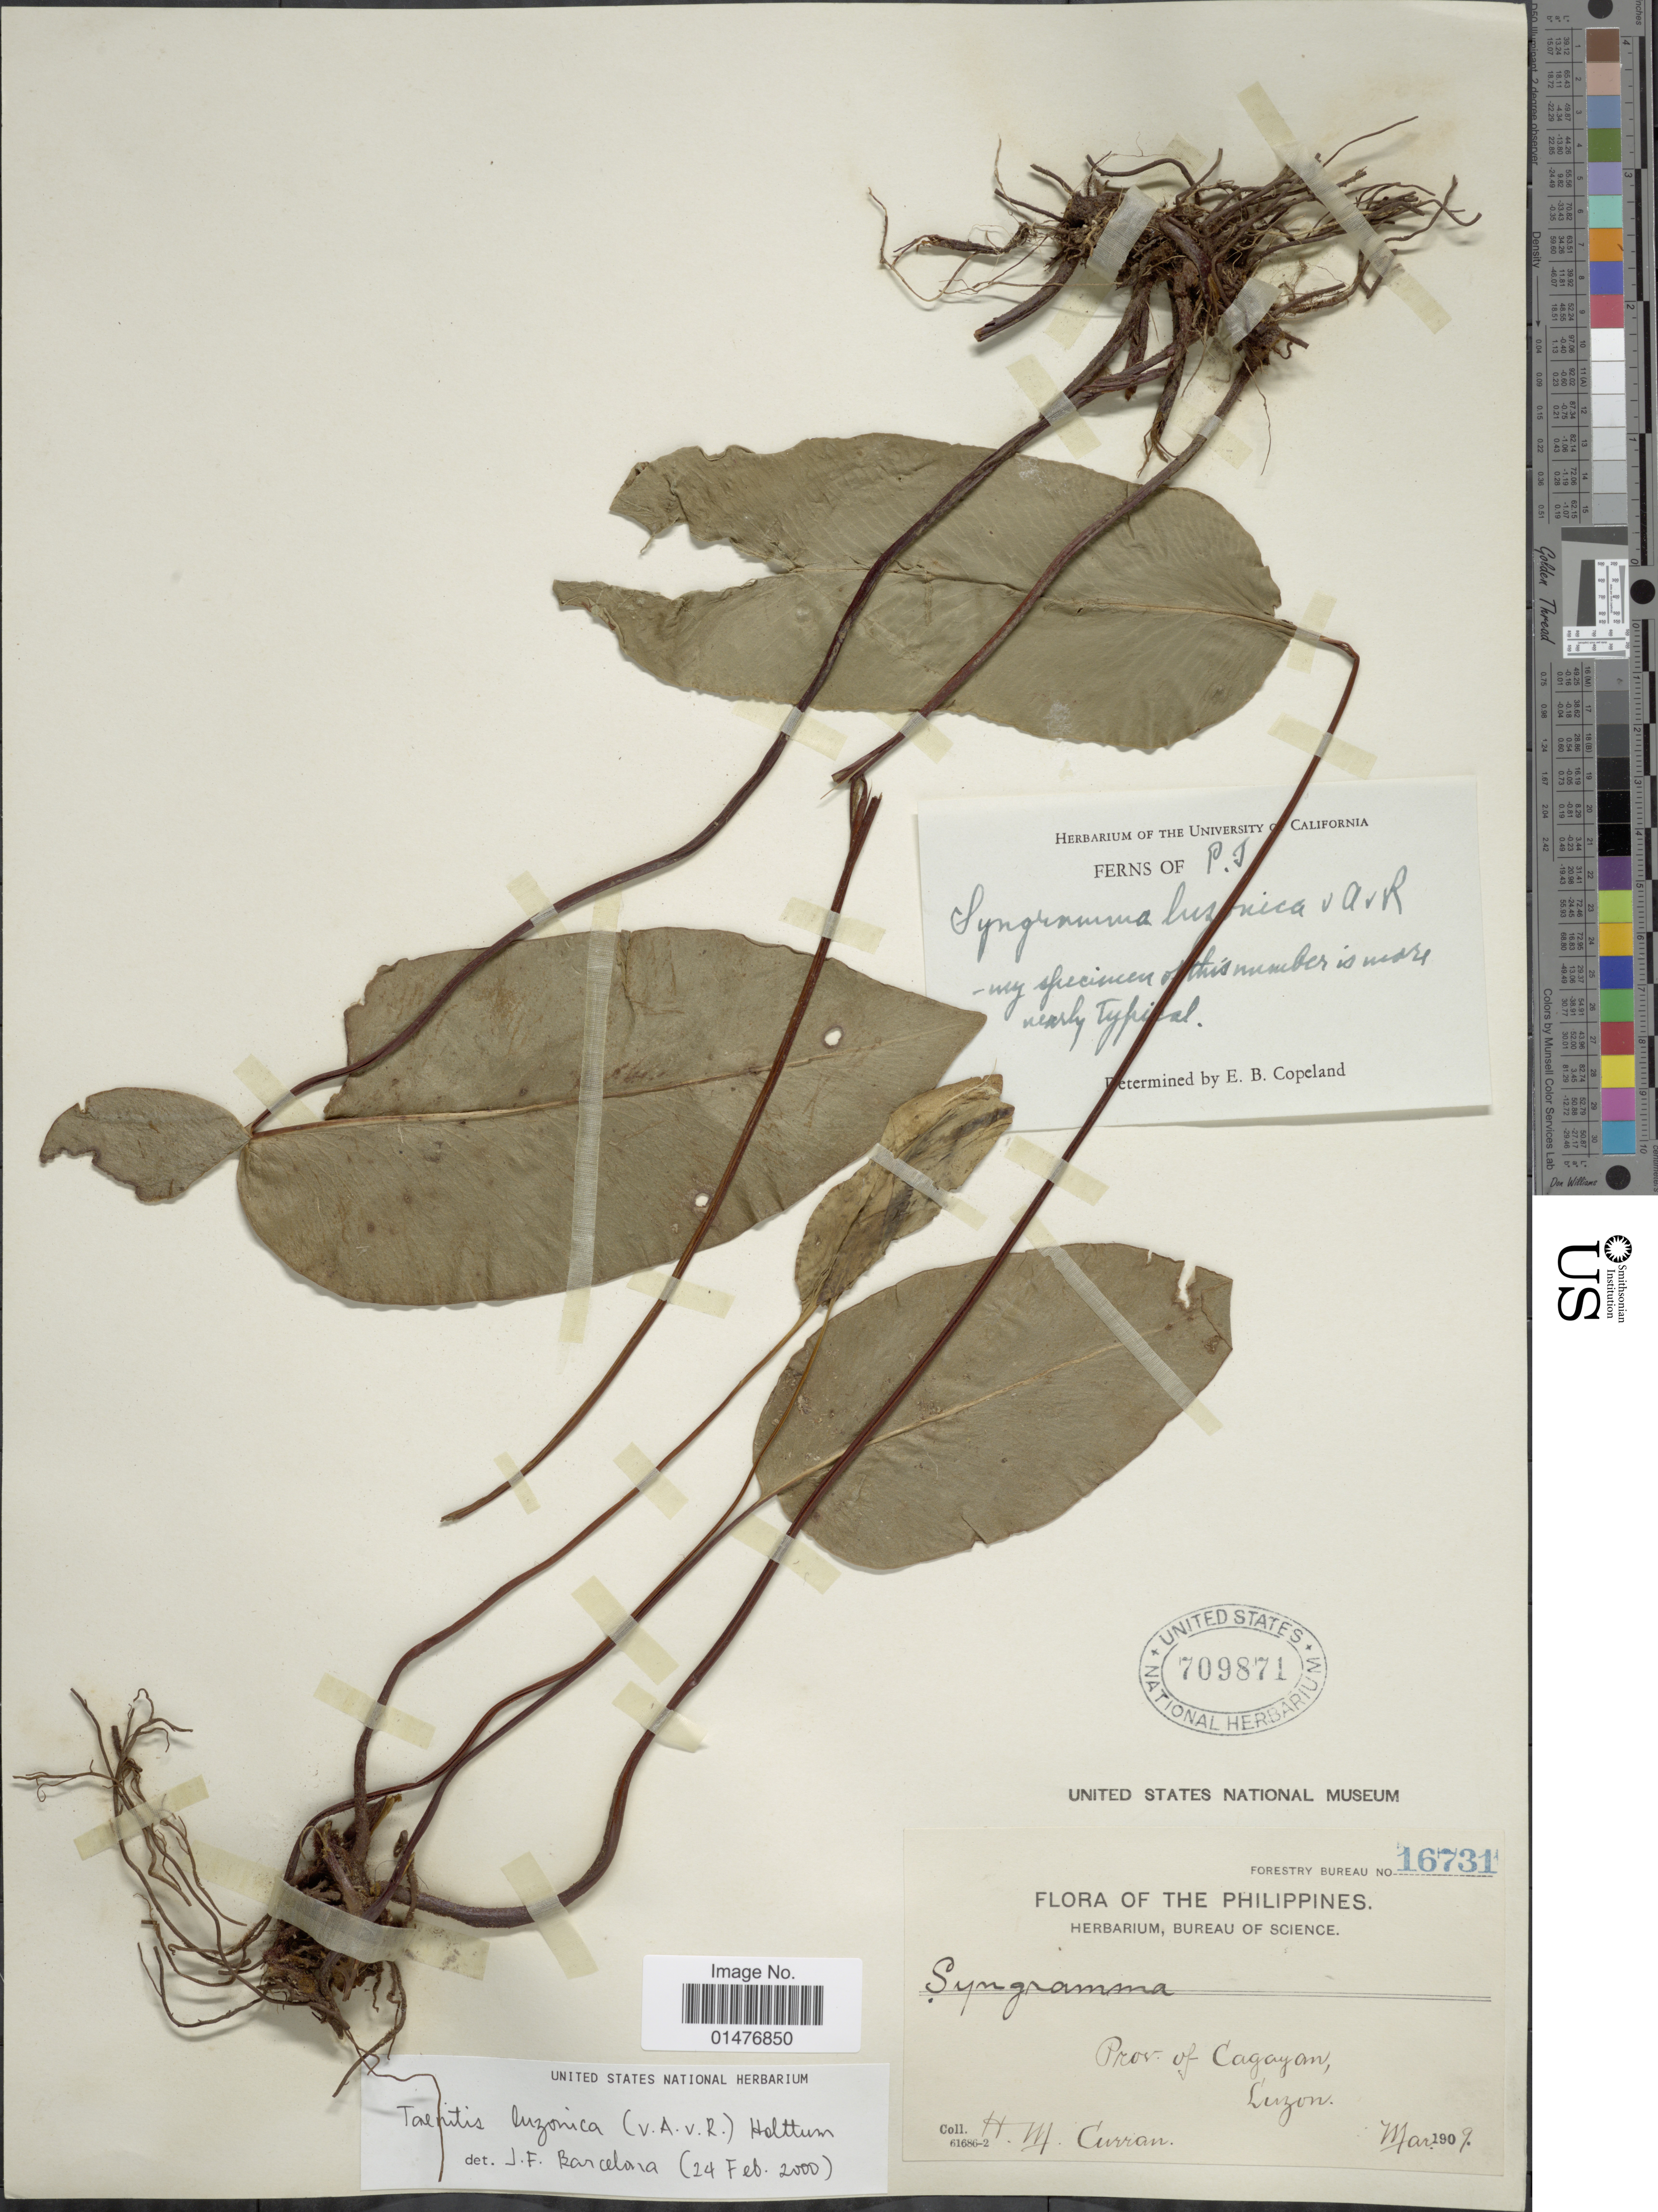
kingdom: Plantae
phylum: Tracheophyta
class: Polypodiopsida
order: Polypodiales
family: Pteridaceae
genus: Taenitis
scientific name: Taenitis luzonica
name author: Alderw.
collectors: H. M. Curran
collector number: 16731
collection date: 1909-03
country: Philippines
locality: Prov. of Cagayan, Luzon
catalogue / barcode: US 709871